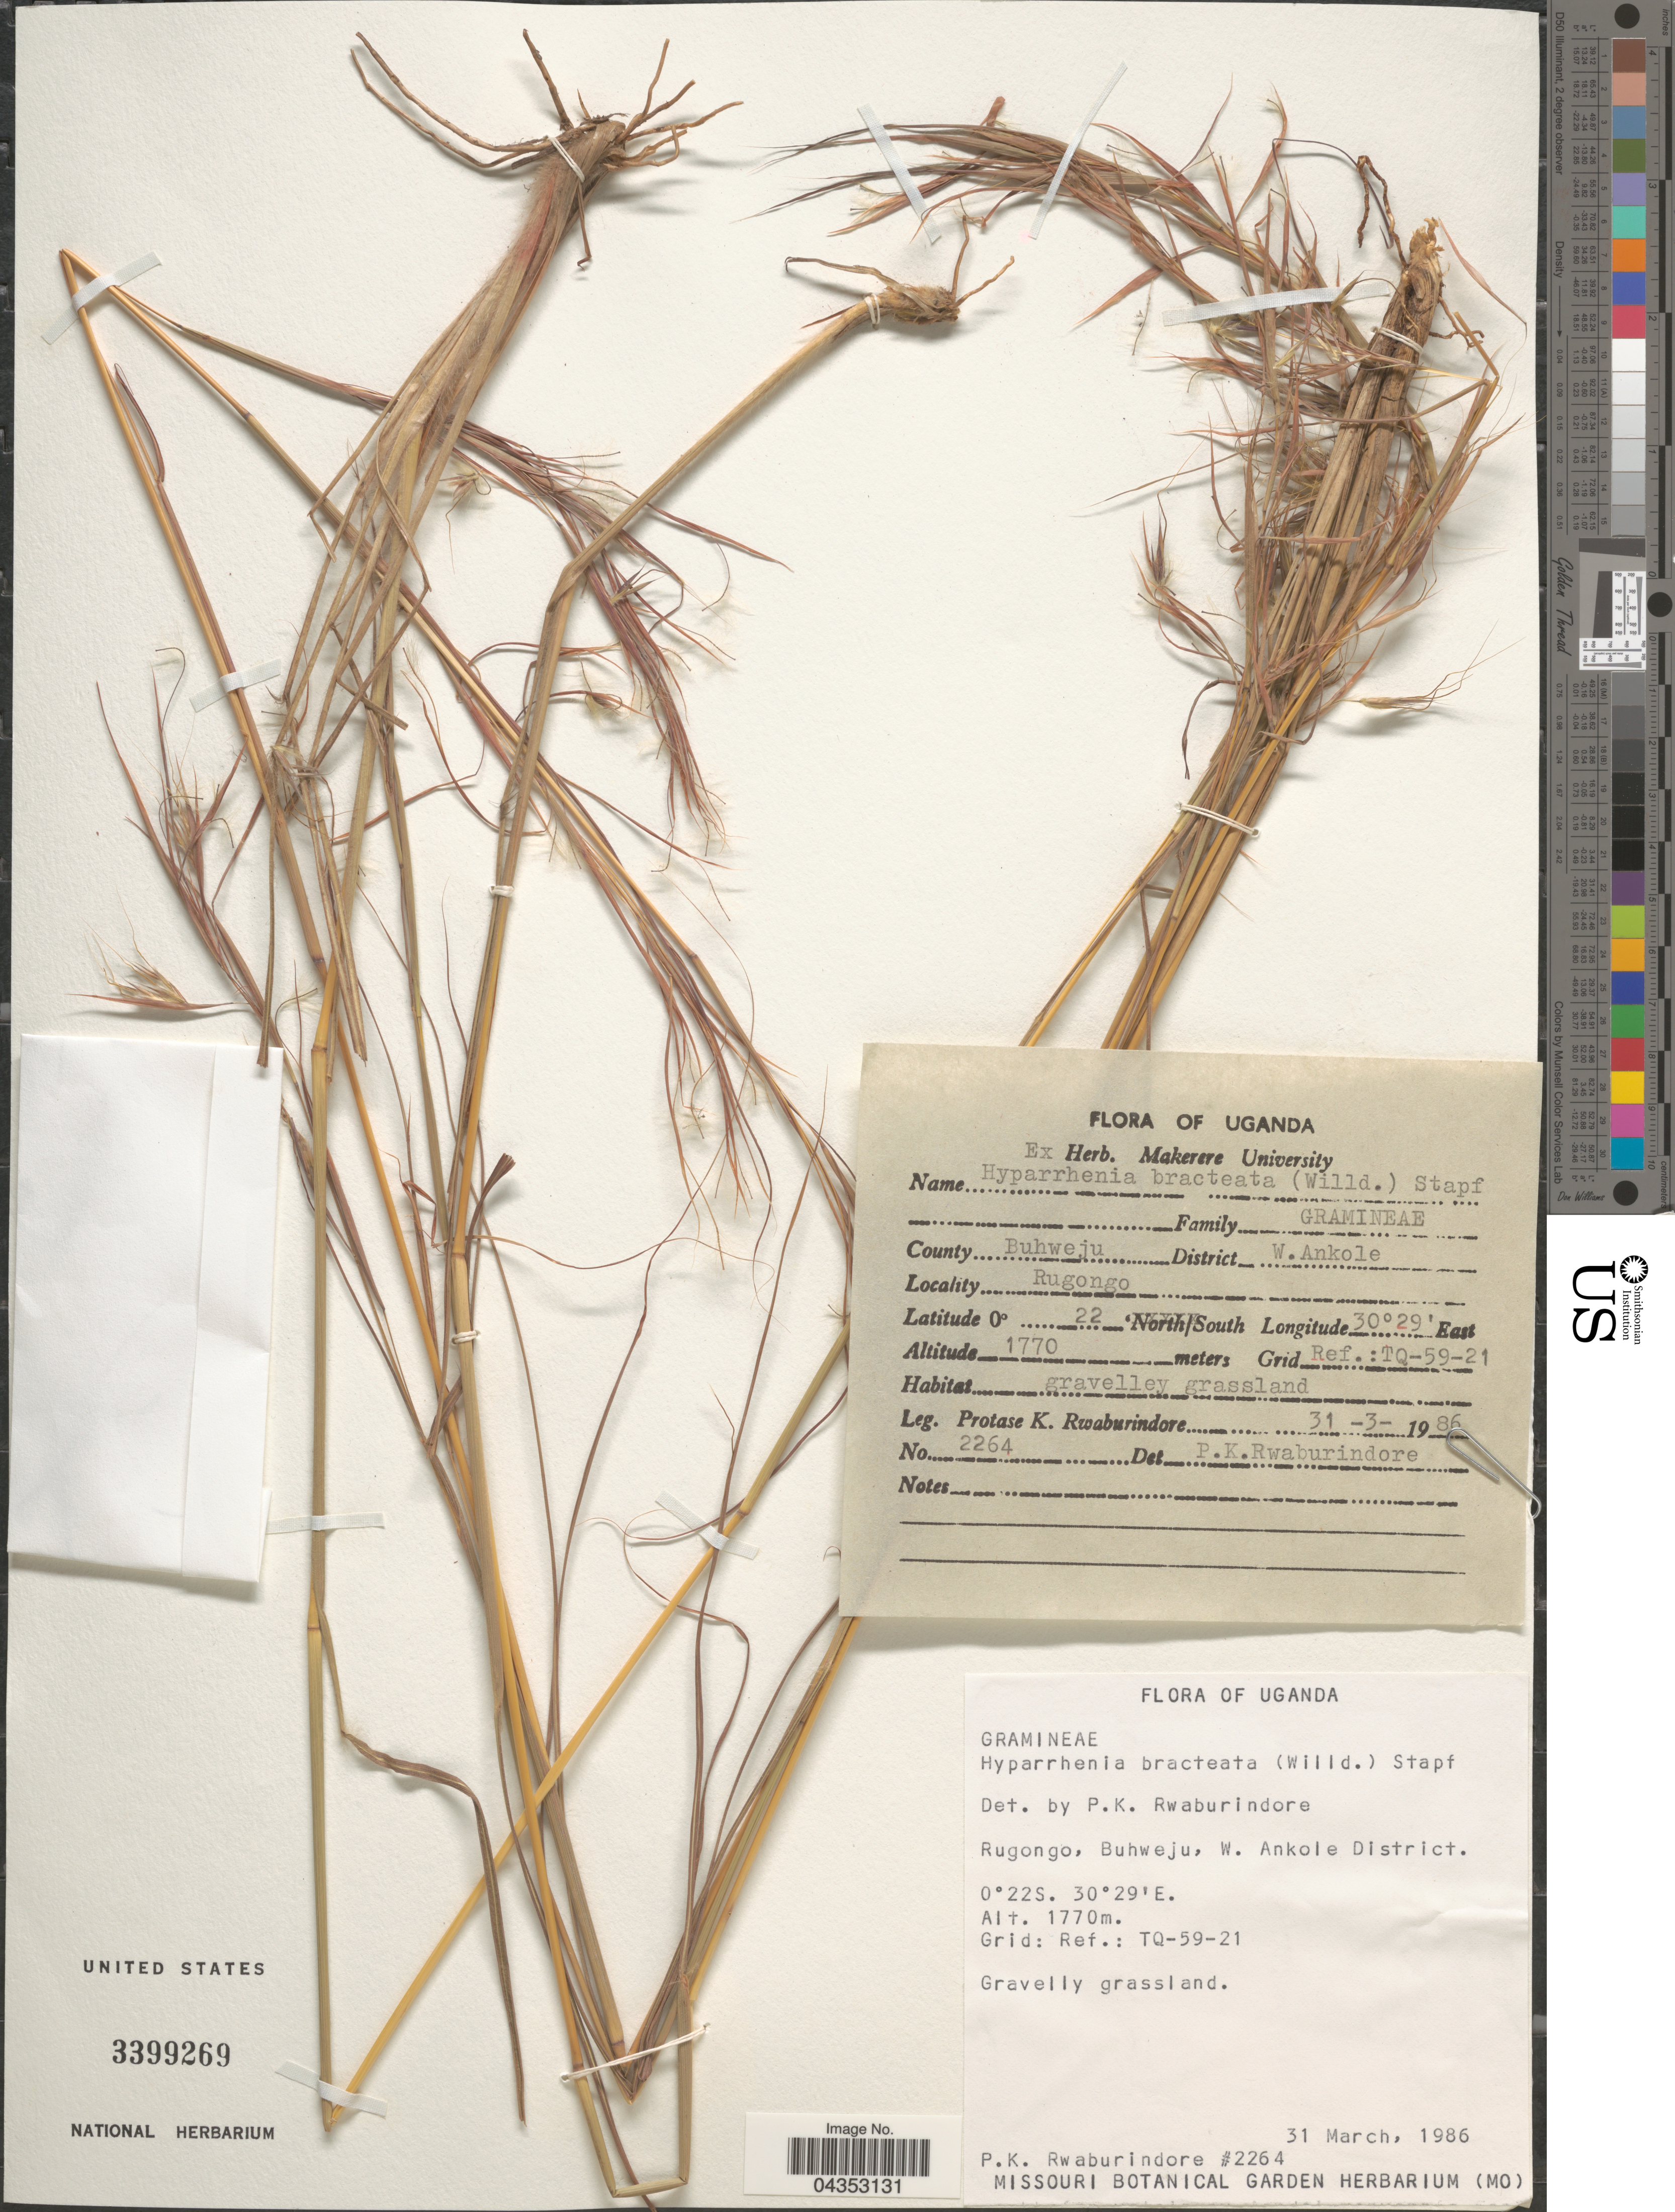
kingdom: Plantae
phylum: Tracheophyta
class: Liliopsida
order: Poales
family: Poaceae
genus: Hyparrhenia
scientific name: Hyparrhenia bracteata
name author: (Humb. & Bonpl.) Stapf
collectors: P. Rwaburindore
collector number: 2264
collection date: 1986-03-31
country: Uganda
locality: County Buhweju. District W. Ankole. Rugongo. Grid: Ref.: TQ-59-21.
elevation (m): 1770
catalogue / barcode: US 3399269